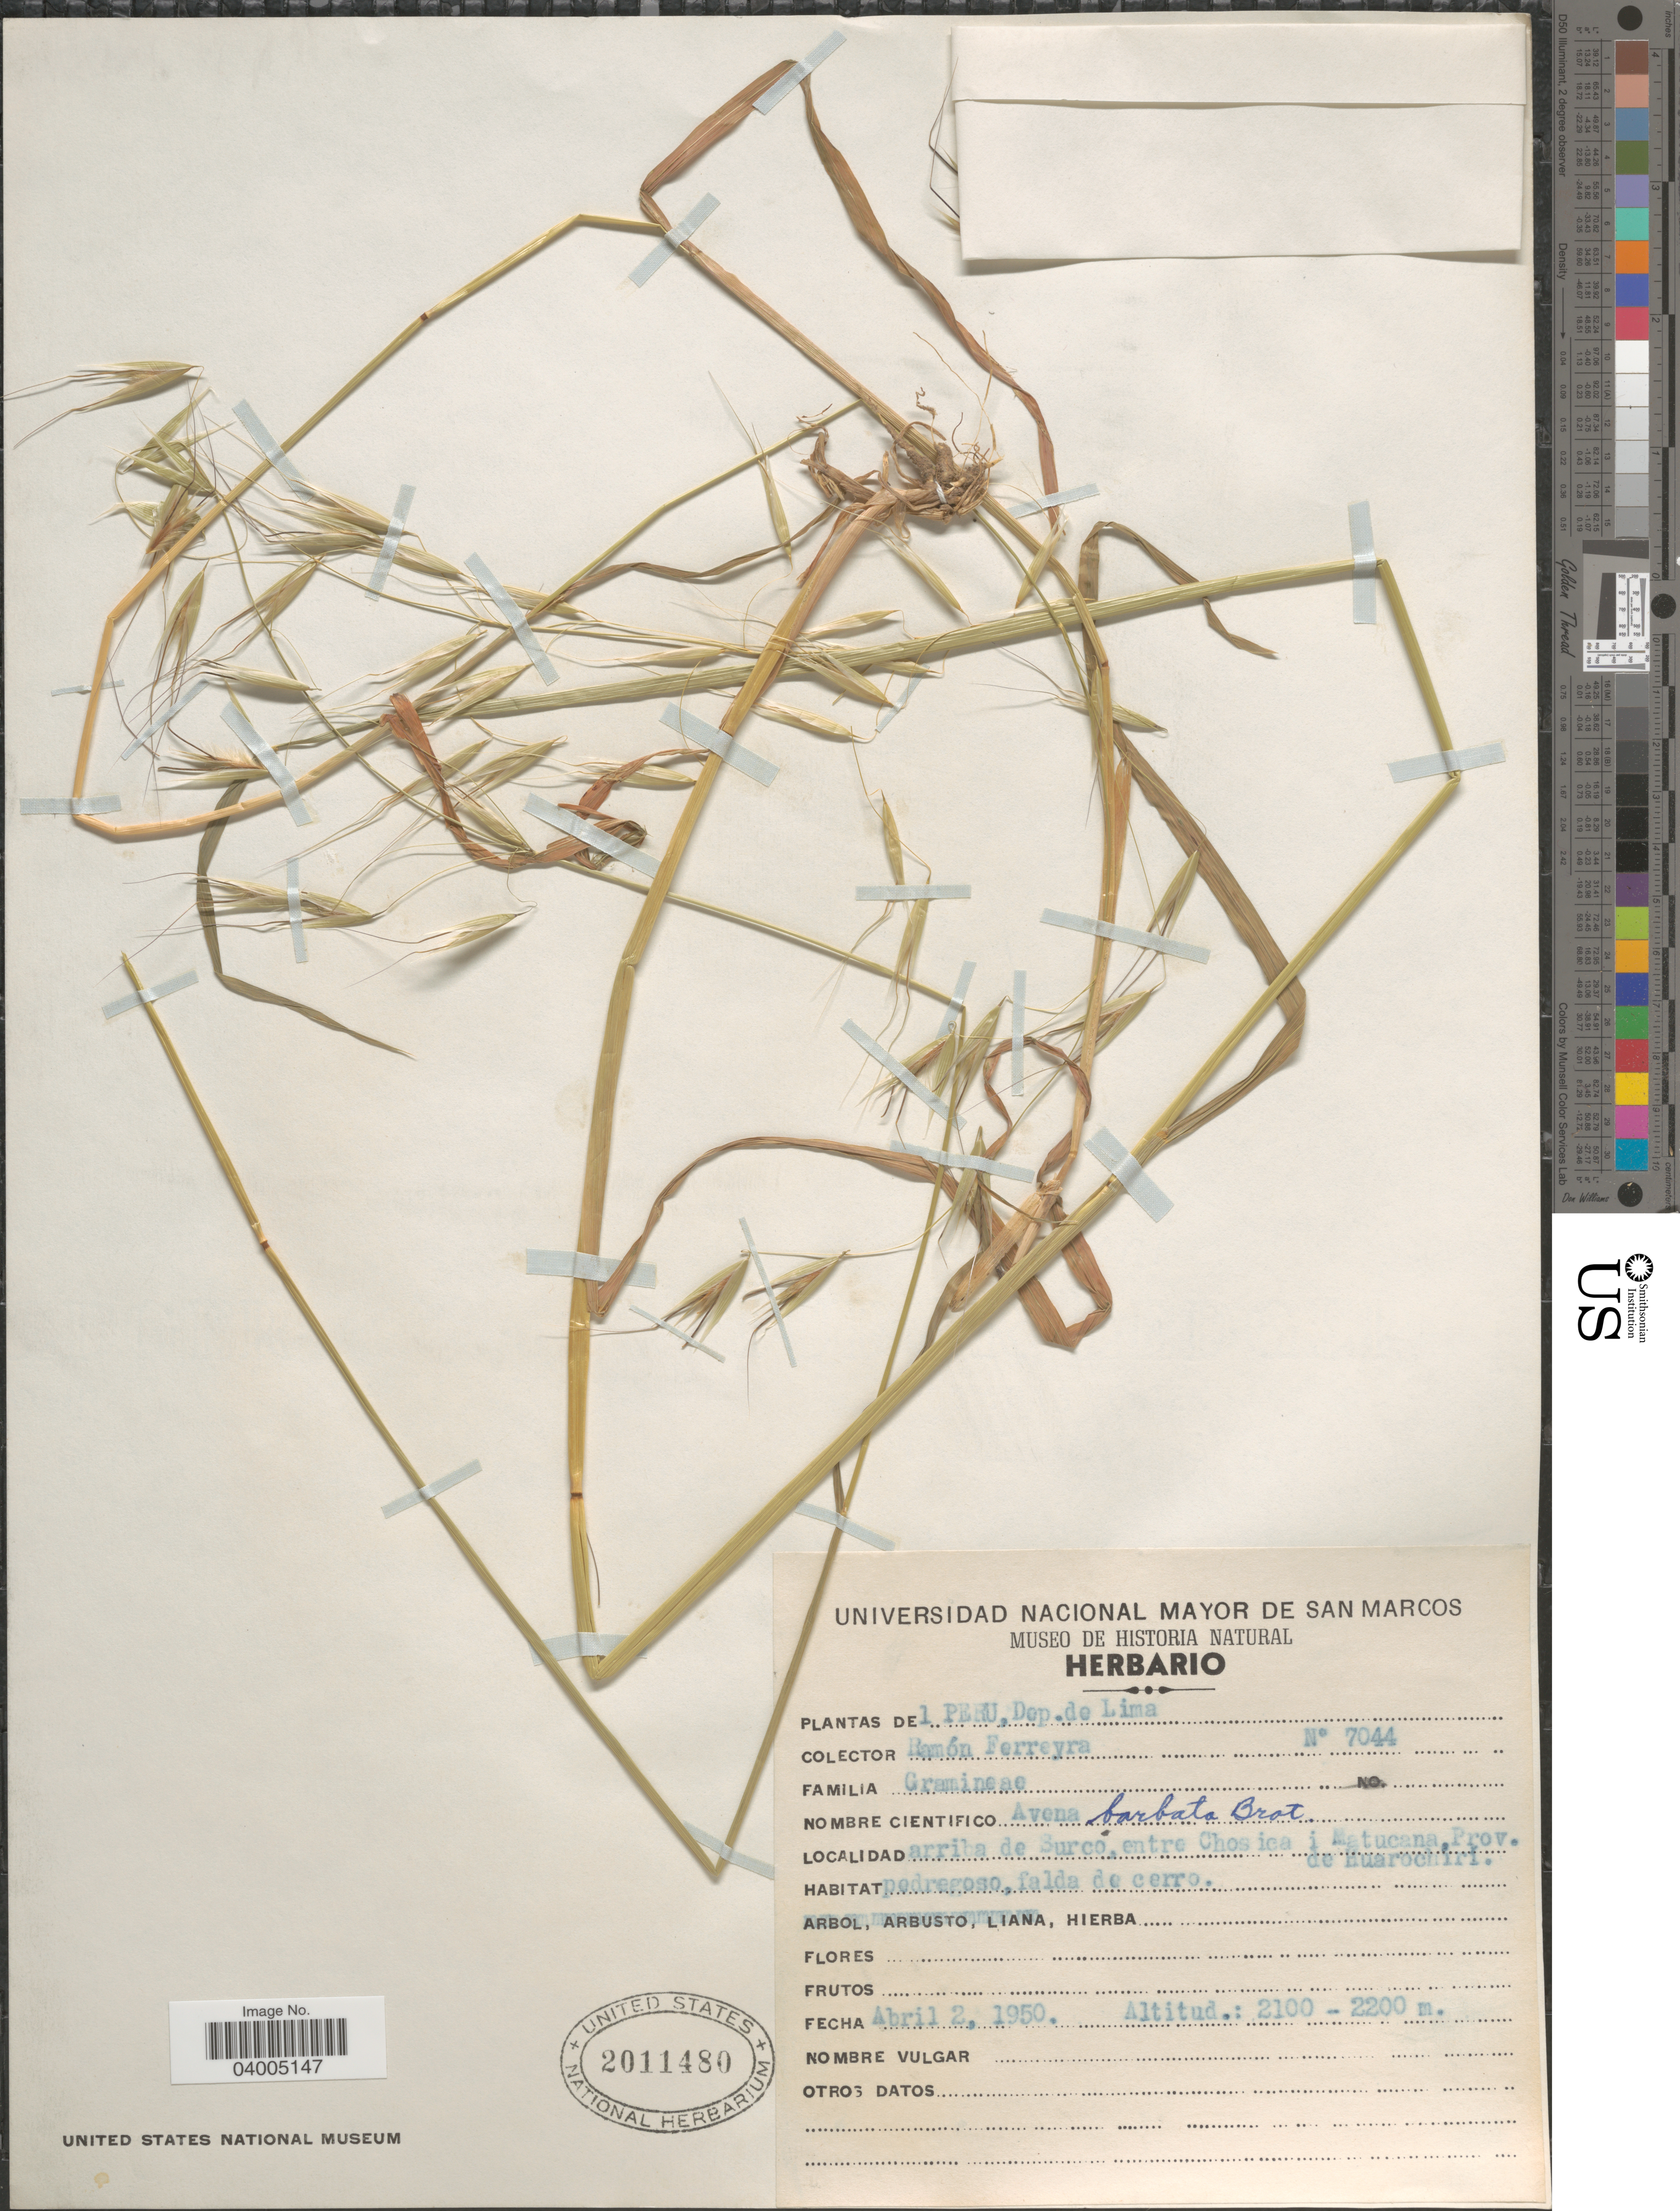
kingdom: Plantae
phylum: Tracheophyta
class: Liliopsida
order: Poales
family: Poaceae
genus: Avena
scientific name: Avena barbata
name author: Pott ex Link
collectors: R. A. Ferreyra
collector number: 7044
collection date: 1950-04-02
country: Peru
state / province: Lima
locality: Dep. de Lima. Arriba de Surco, entre Chosica i Matucana, Prov. de Huarochiri.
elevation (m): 2100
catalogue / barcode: US 2011480